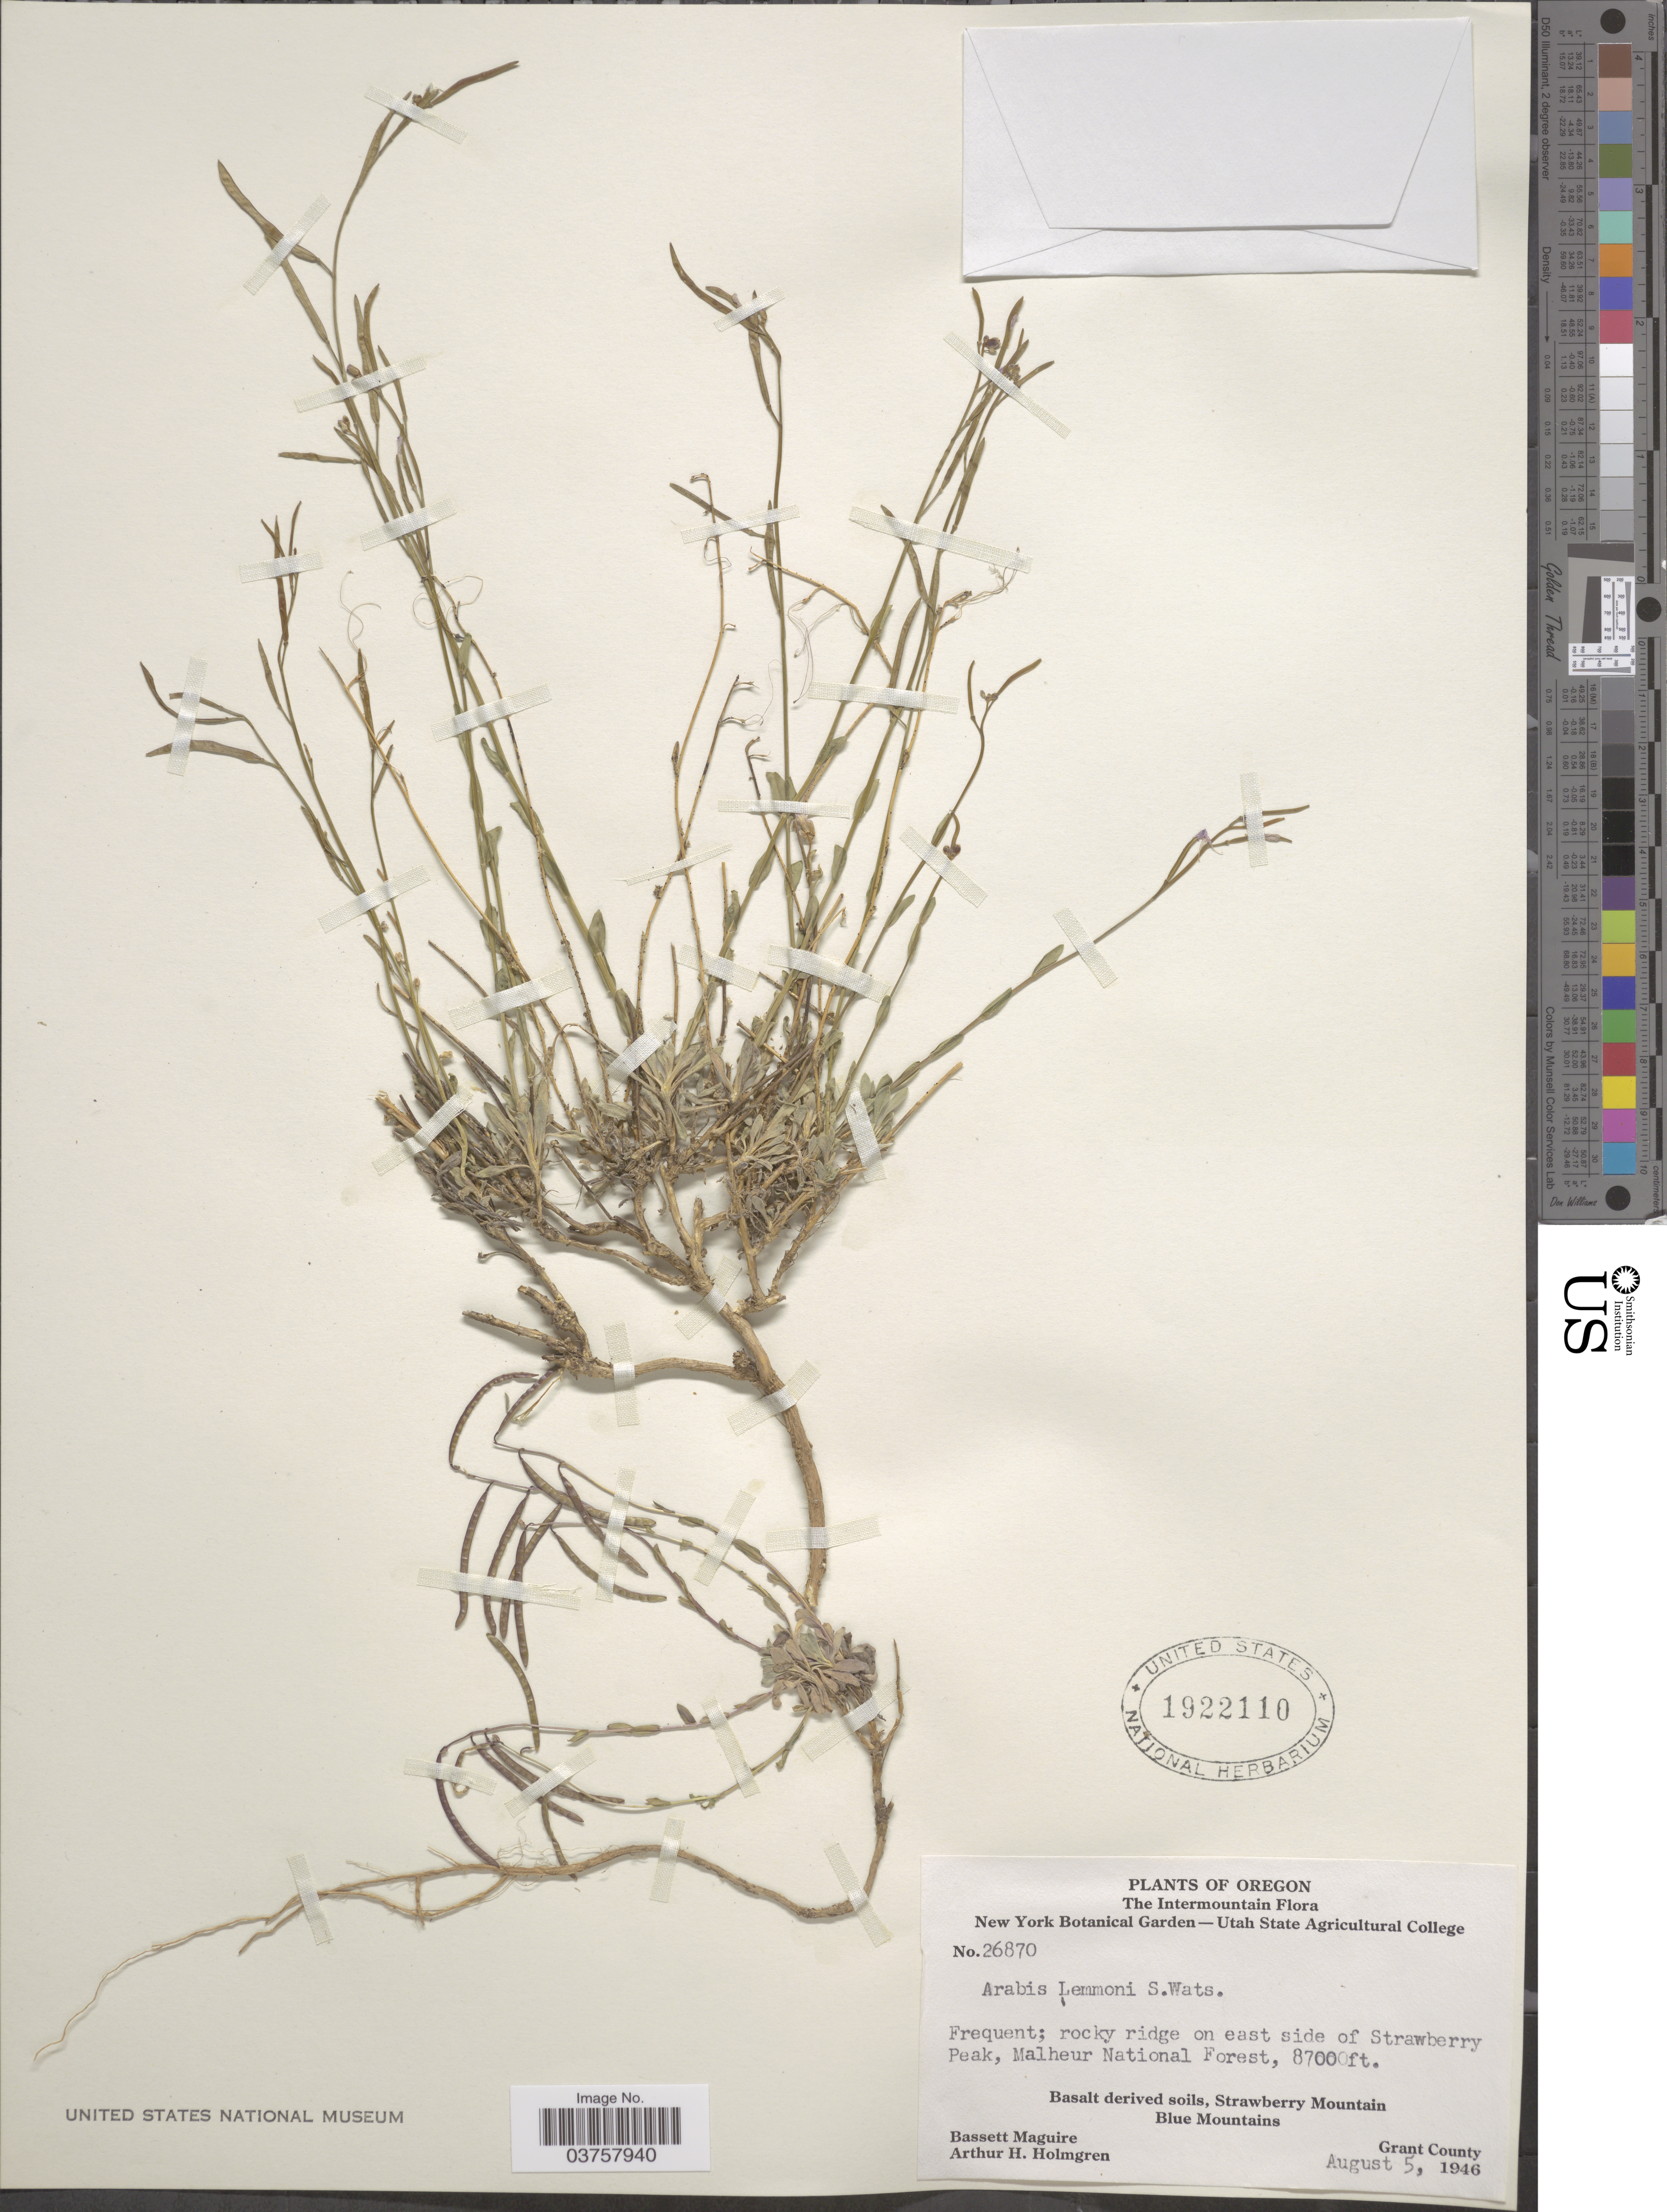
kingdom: Plantae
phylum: Tracheophyta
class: Magnoliopsida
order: Brassicales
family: Brassicaceae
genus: Arabis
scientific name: Arabis lemmonii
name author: S. Watson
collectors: B. Maguire & A. H. Holmgren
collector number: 26870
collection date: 1946-08-05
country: United States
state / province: Oregon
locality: The Intermountain. Rocky ridge on east side of Strawberry Peak, Malheur National Forest, Strawberry Mountain, Blue Mountains. Grant County.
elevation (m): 2652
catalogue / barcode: US 1922110